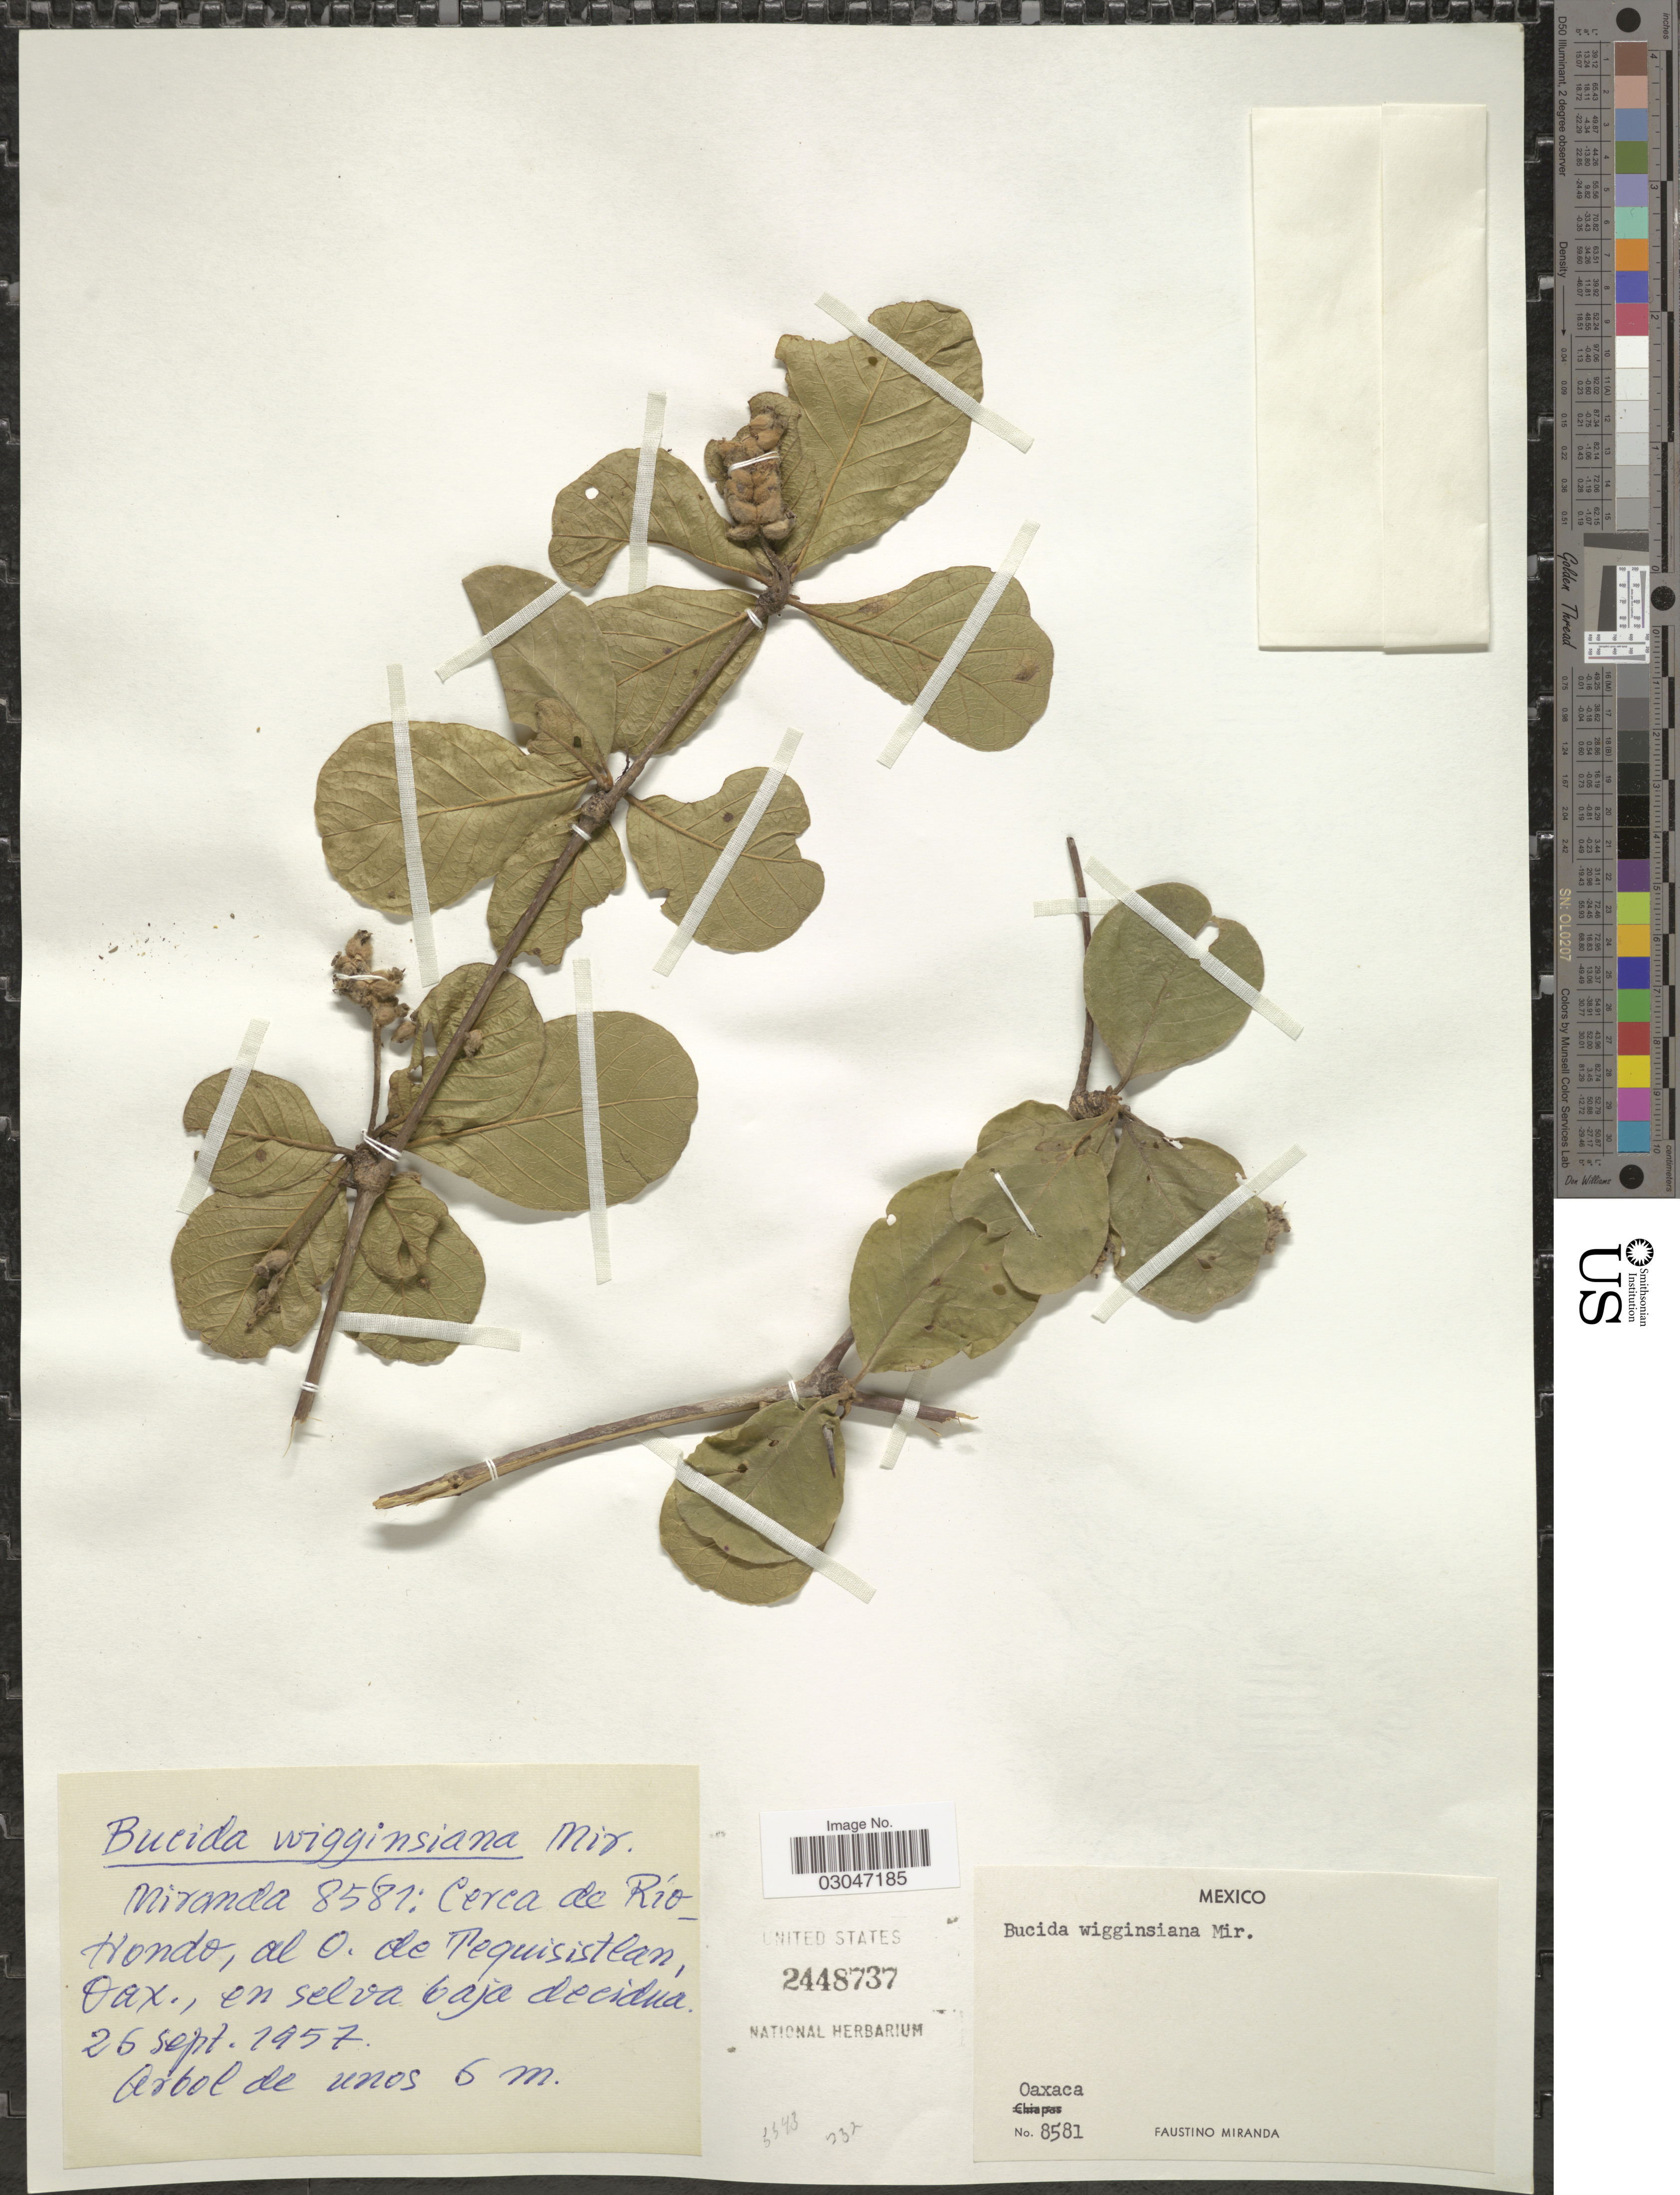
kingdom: Plantae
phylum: Tracheophyta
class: Magnoliopsida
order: Myrtales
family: Combretaceae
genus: Terminalia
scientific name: Terminalia macrostachya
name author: (Standl.) Alwan & Stace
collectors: F. Miranda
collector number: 8581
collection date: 1957-09-26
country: Mexico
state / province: Oaxaca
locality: Cerca de Río Hondo, al O. de Tequisistlan.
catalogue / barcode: US 2448737